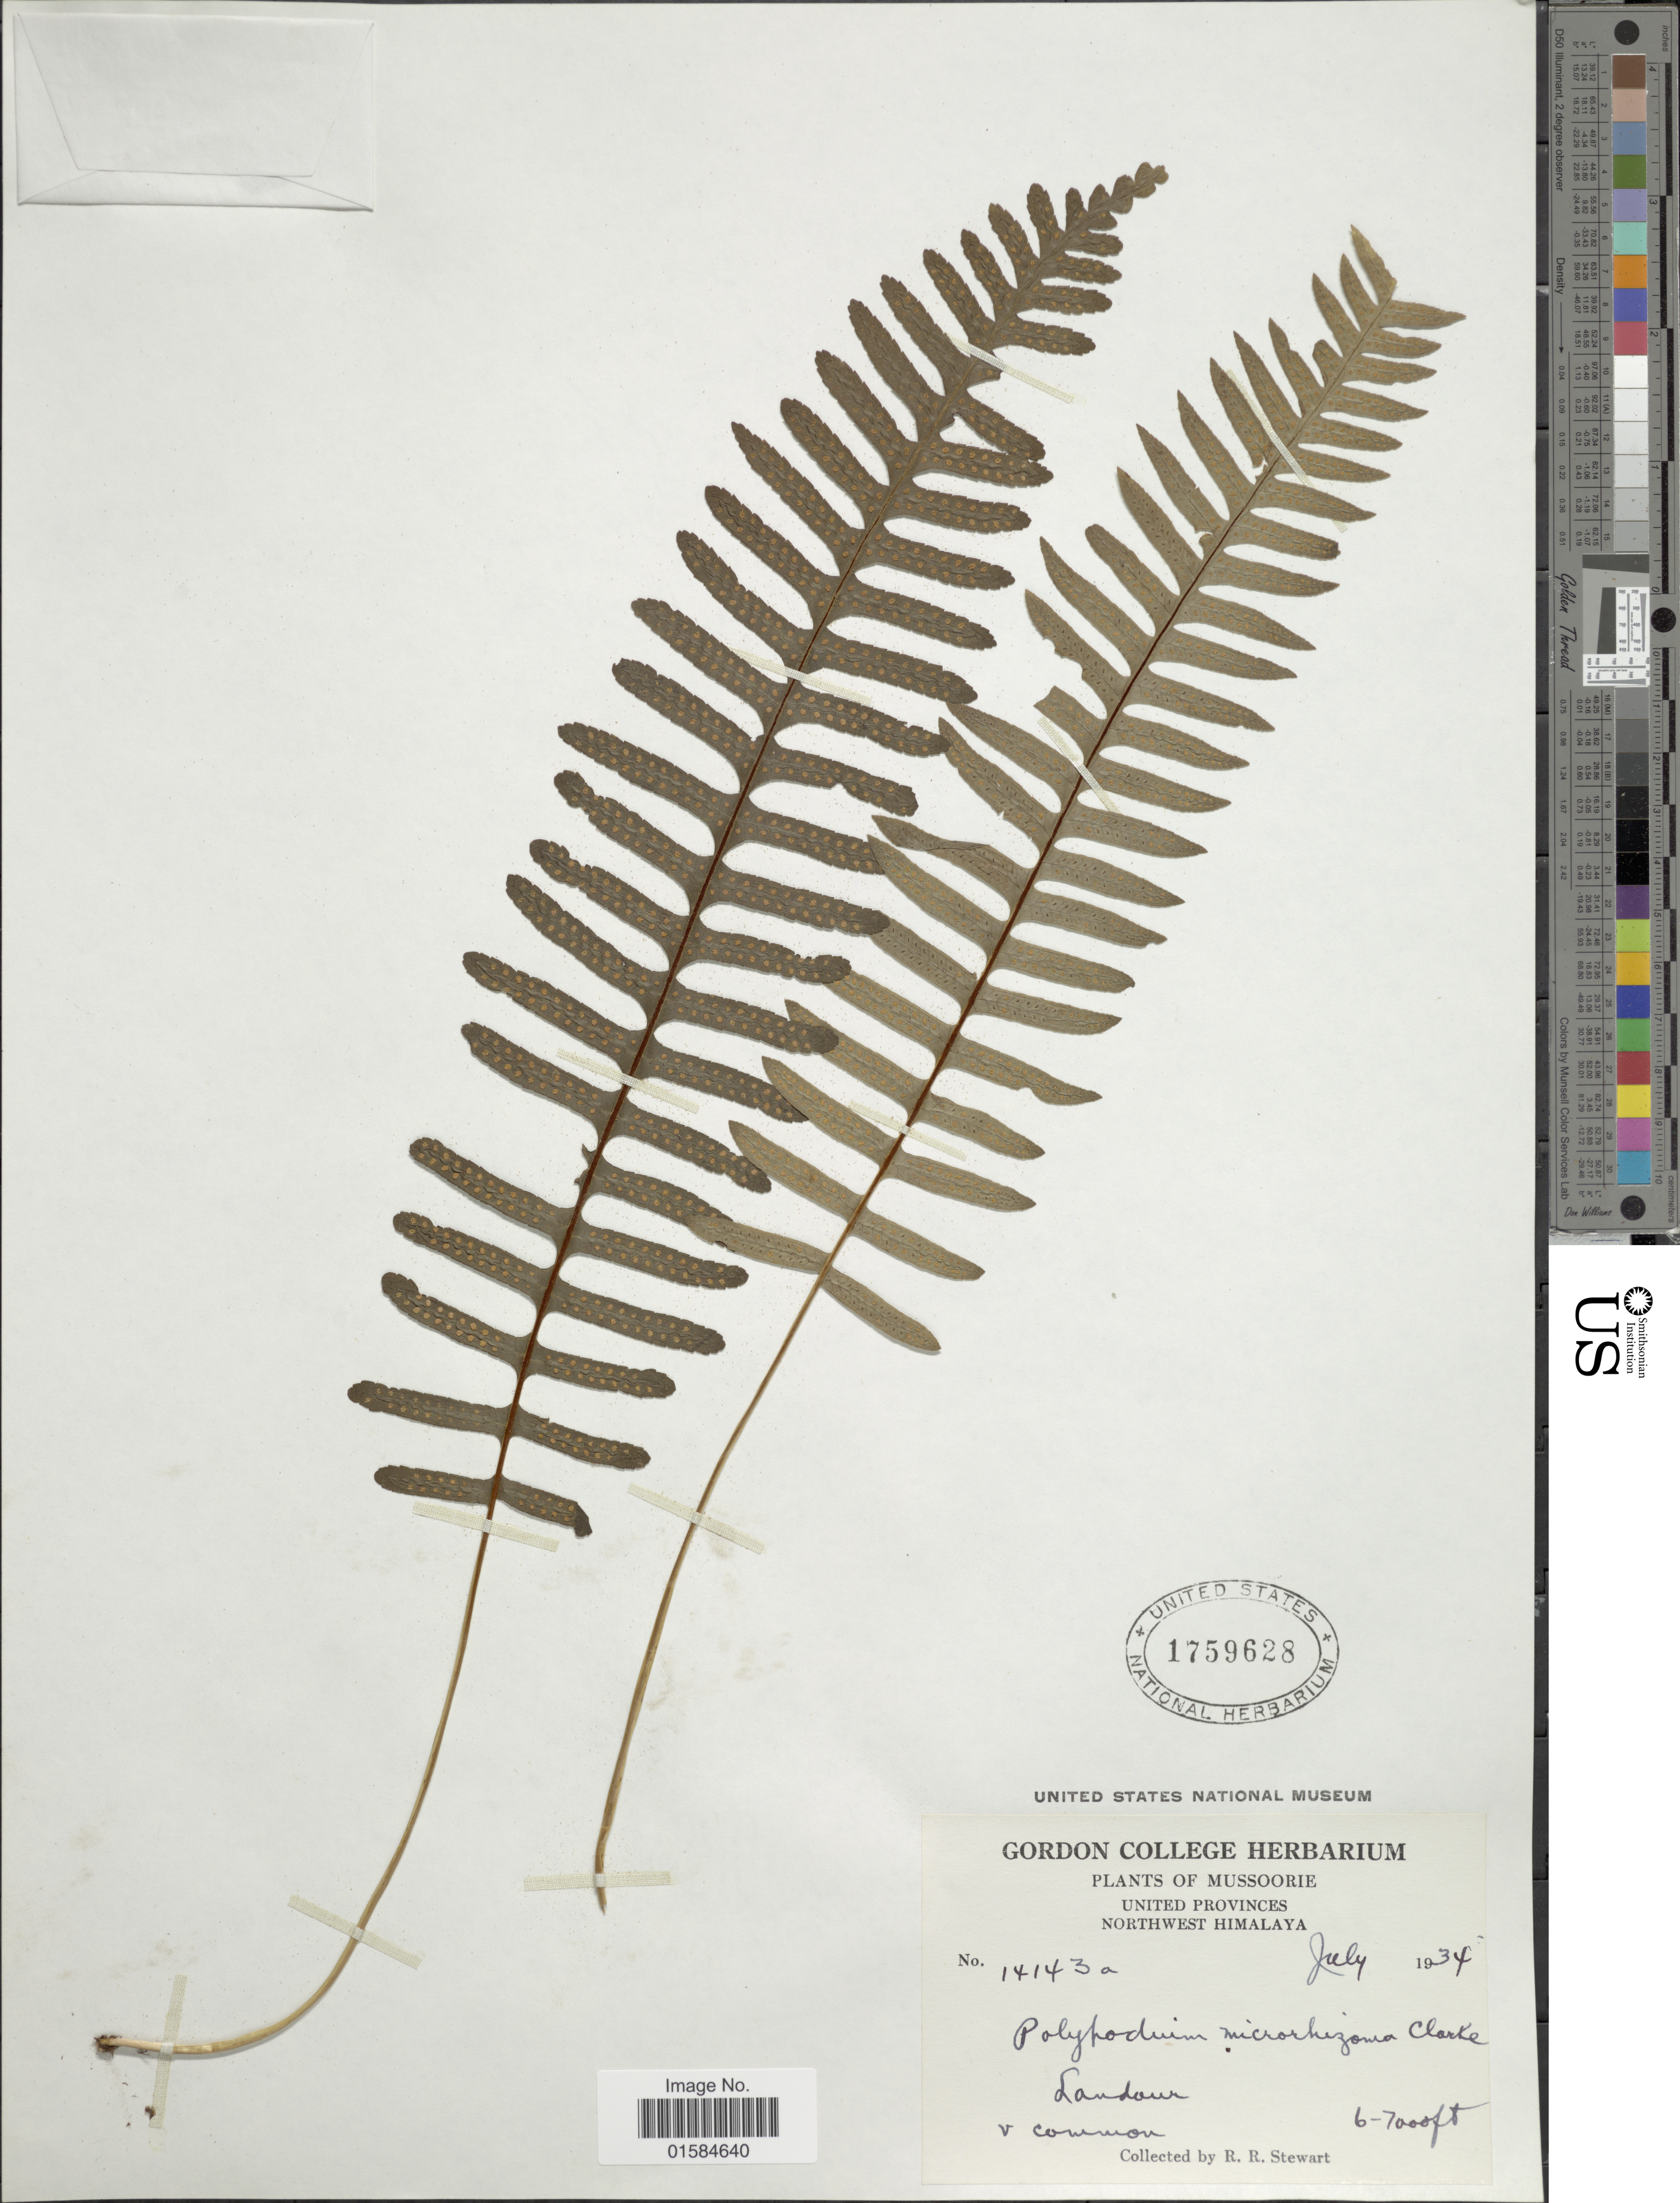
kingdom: Plantae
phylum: Tracheophyta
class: Polypodiopsida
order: Polypodiales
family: Polypodiaceae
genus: Goniophlebium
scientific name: Goniophlebium microrhizoma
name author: (C.B. Clarke) Bedd.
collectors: R. R. Stewart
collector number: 14143a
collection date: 1934-07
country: India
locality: Mussoorie, United Provinces, Northwest Himalaya, Landour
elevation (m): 1829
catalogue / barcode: US 1759628